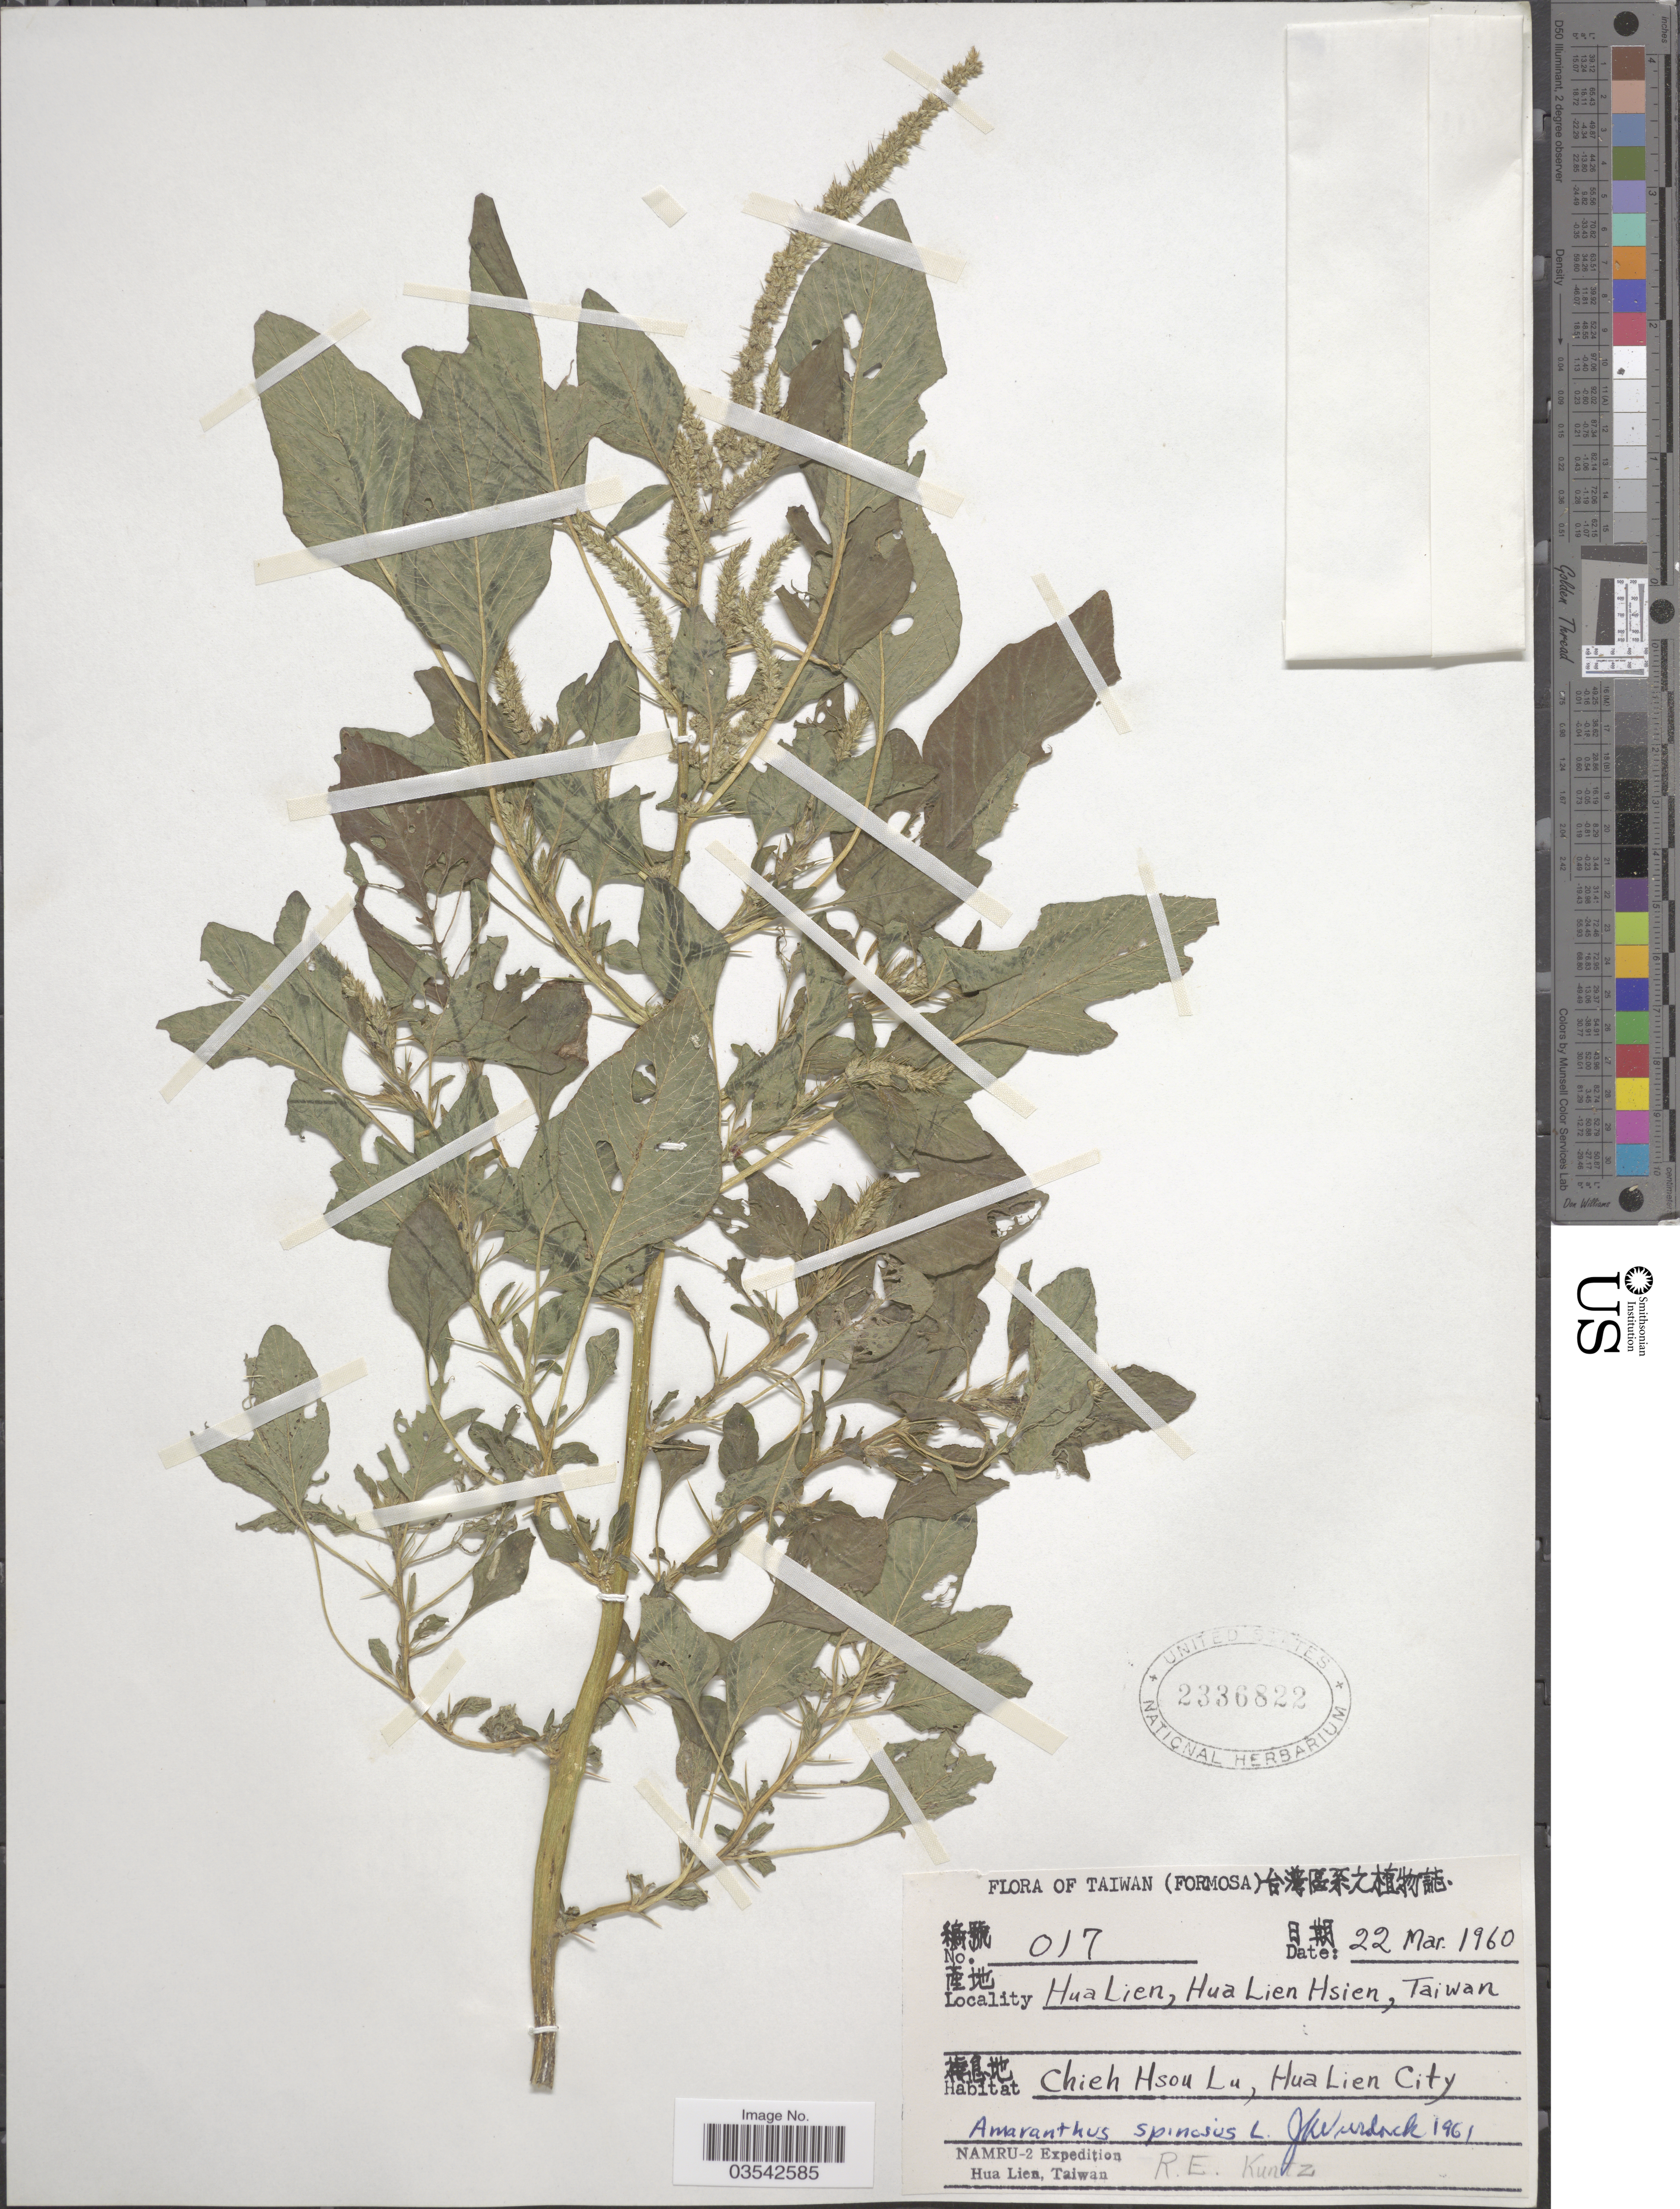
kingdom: Plantae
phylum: Tracheophyta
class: Magnoliopsida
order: Caryophyllales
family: Amaranthaceae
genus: Amaranthus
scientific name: Amaranthus spinosus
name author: L.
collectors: R. E. Kuntz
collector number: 017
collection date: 1960-03-22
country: Taiwan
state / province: Hualien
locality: (Formosa). Hua Lien, Hua Lien Hsien. Chieh Hsou Lu, Hua Lien City.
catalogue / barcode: US 2336822